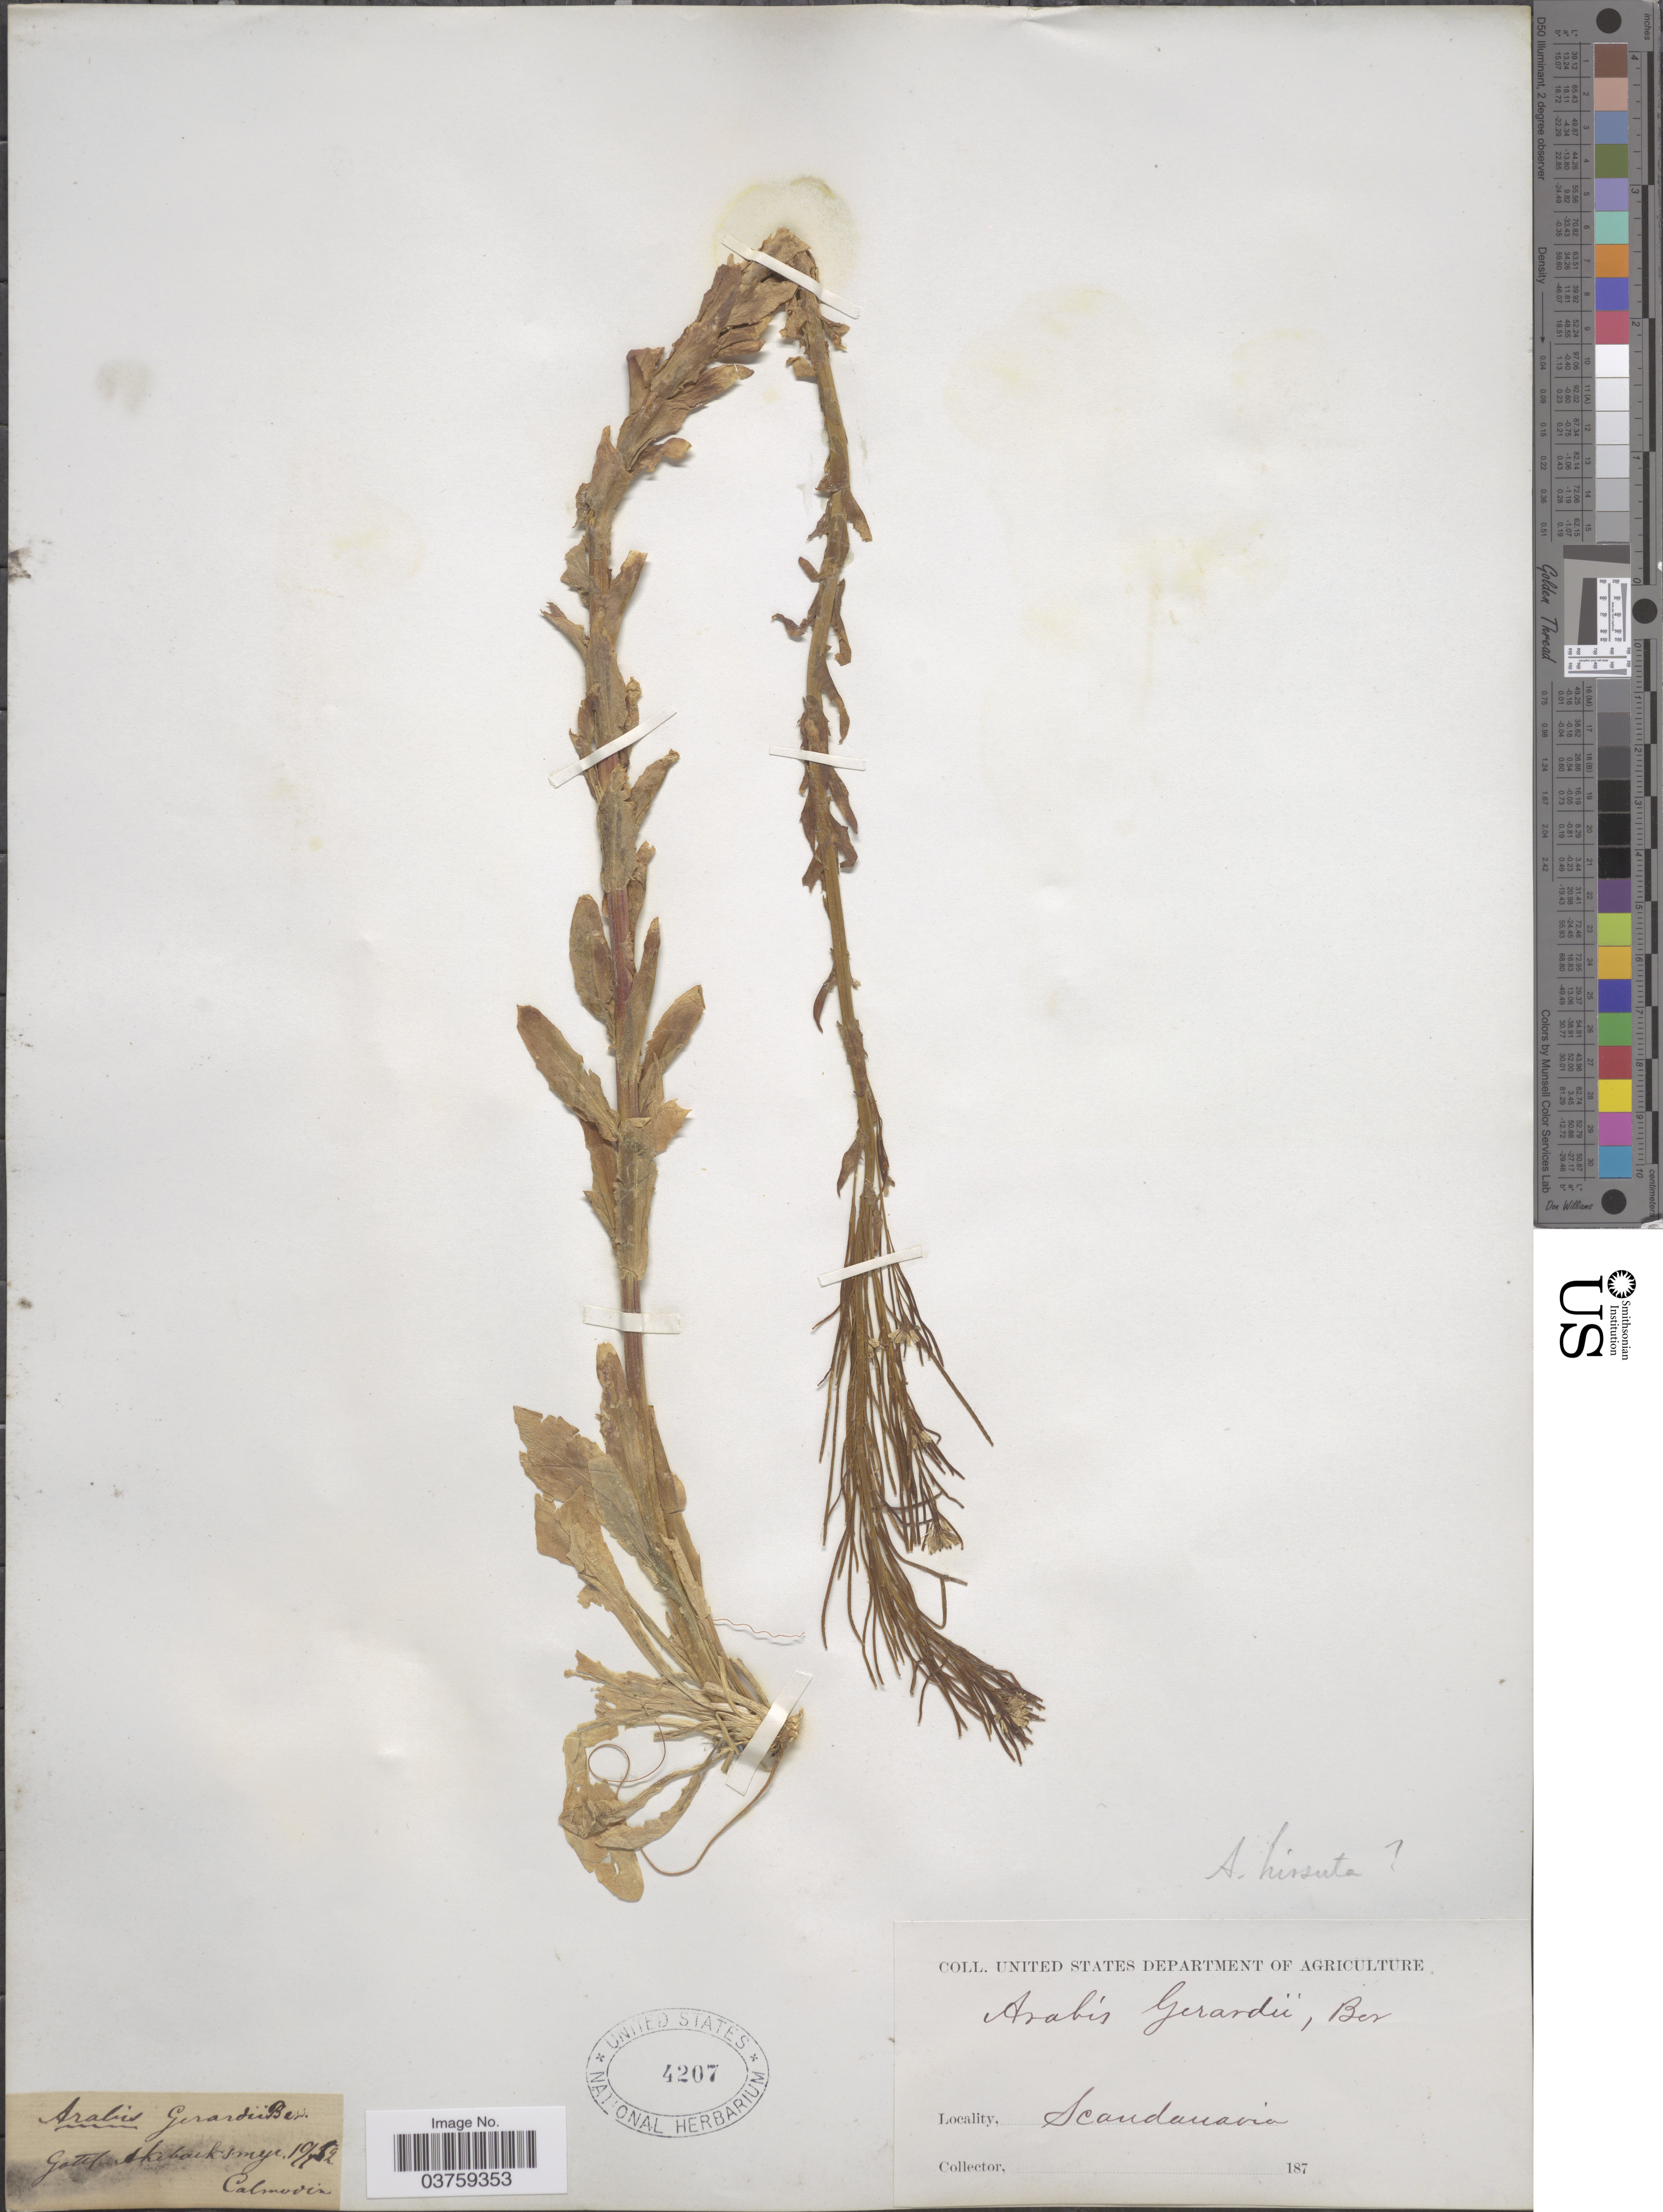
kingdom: Plantae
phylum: Tracheophyta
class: Magnoliopsida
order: Brassicales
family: Brassicaceae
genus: Arabis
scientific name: Arabis hirsuta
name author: (L.) Scop.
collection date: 1952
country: Sweden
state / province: Gotland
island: Gotland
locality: Gotl. Akebäck smyr. [interpreted] Scandinavia.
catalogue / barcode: US 4207